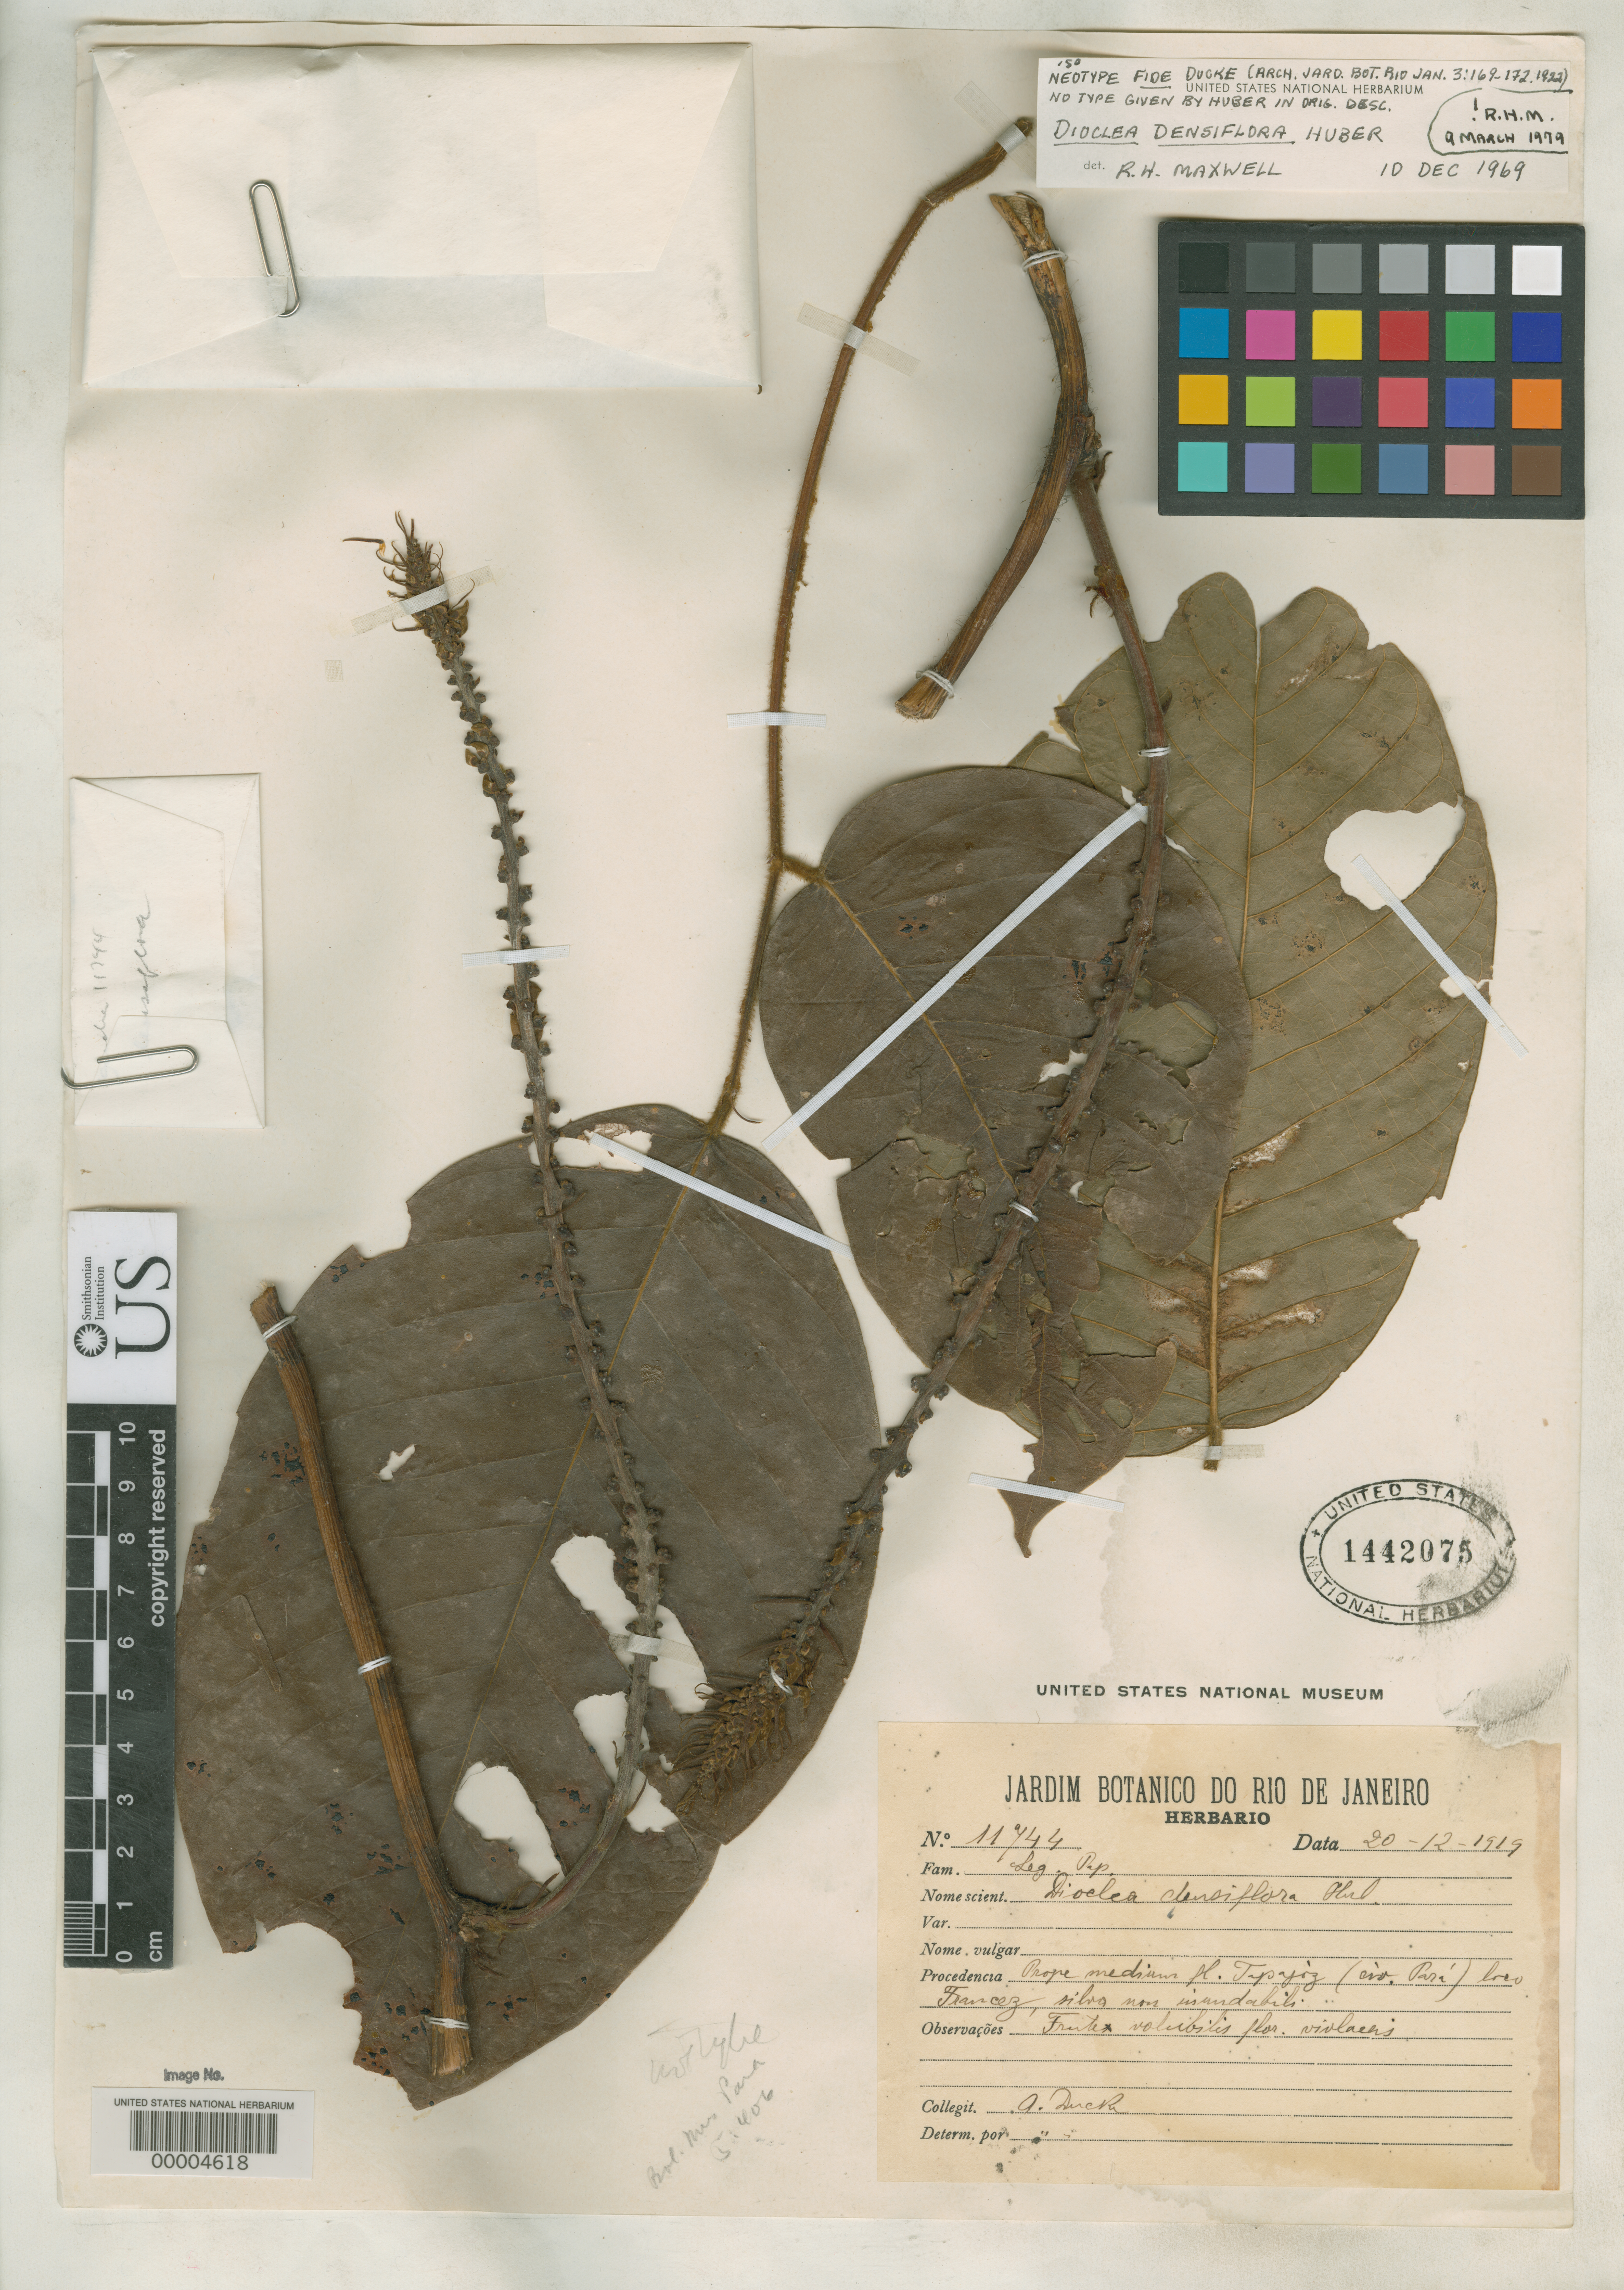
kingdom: Plantae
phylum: Tracheophyta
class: Magnoliopsida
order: Fabales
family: Fabaceae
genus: Dioclea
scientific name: Dioclea densiflora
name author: Huber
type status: Neotype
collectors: A. Ducke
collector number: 11744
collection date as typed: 20 Dec 1919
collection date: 1919-12-20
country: Brazil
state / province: Pará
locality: Near Francez.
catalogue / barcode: US 1442075